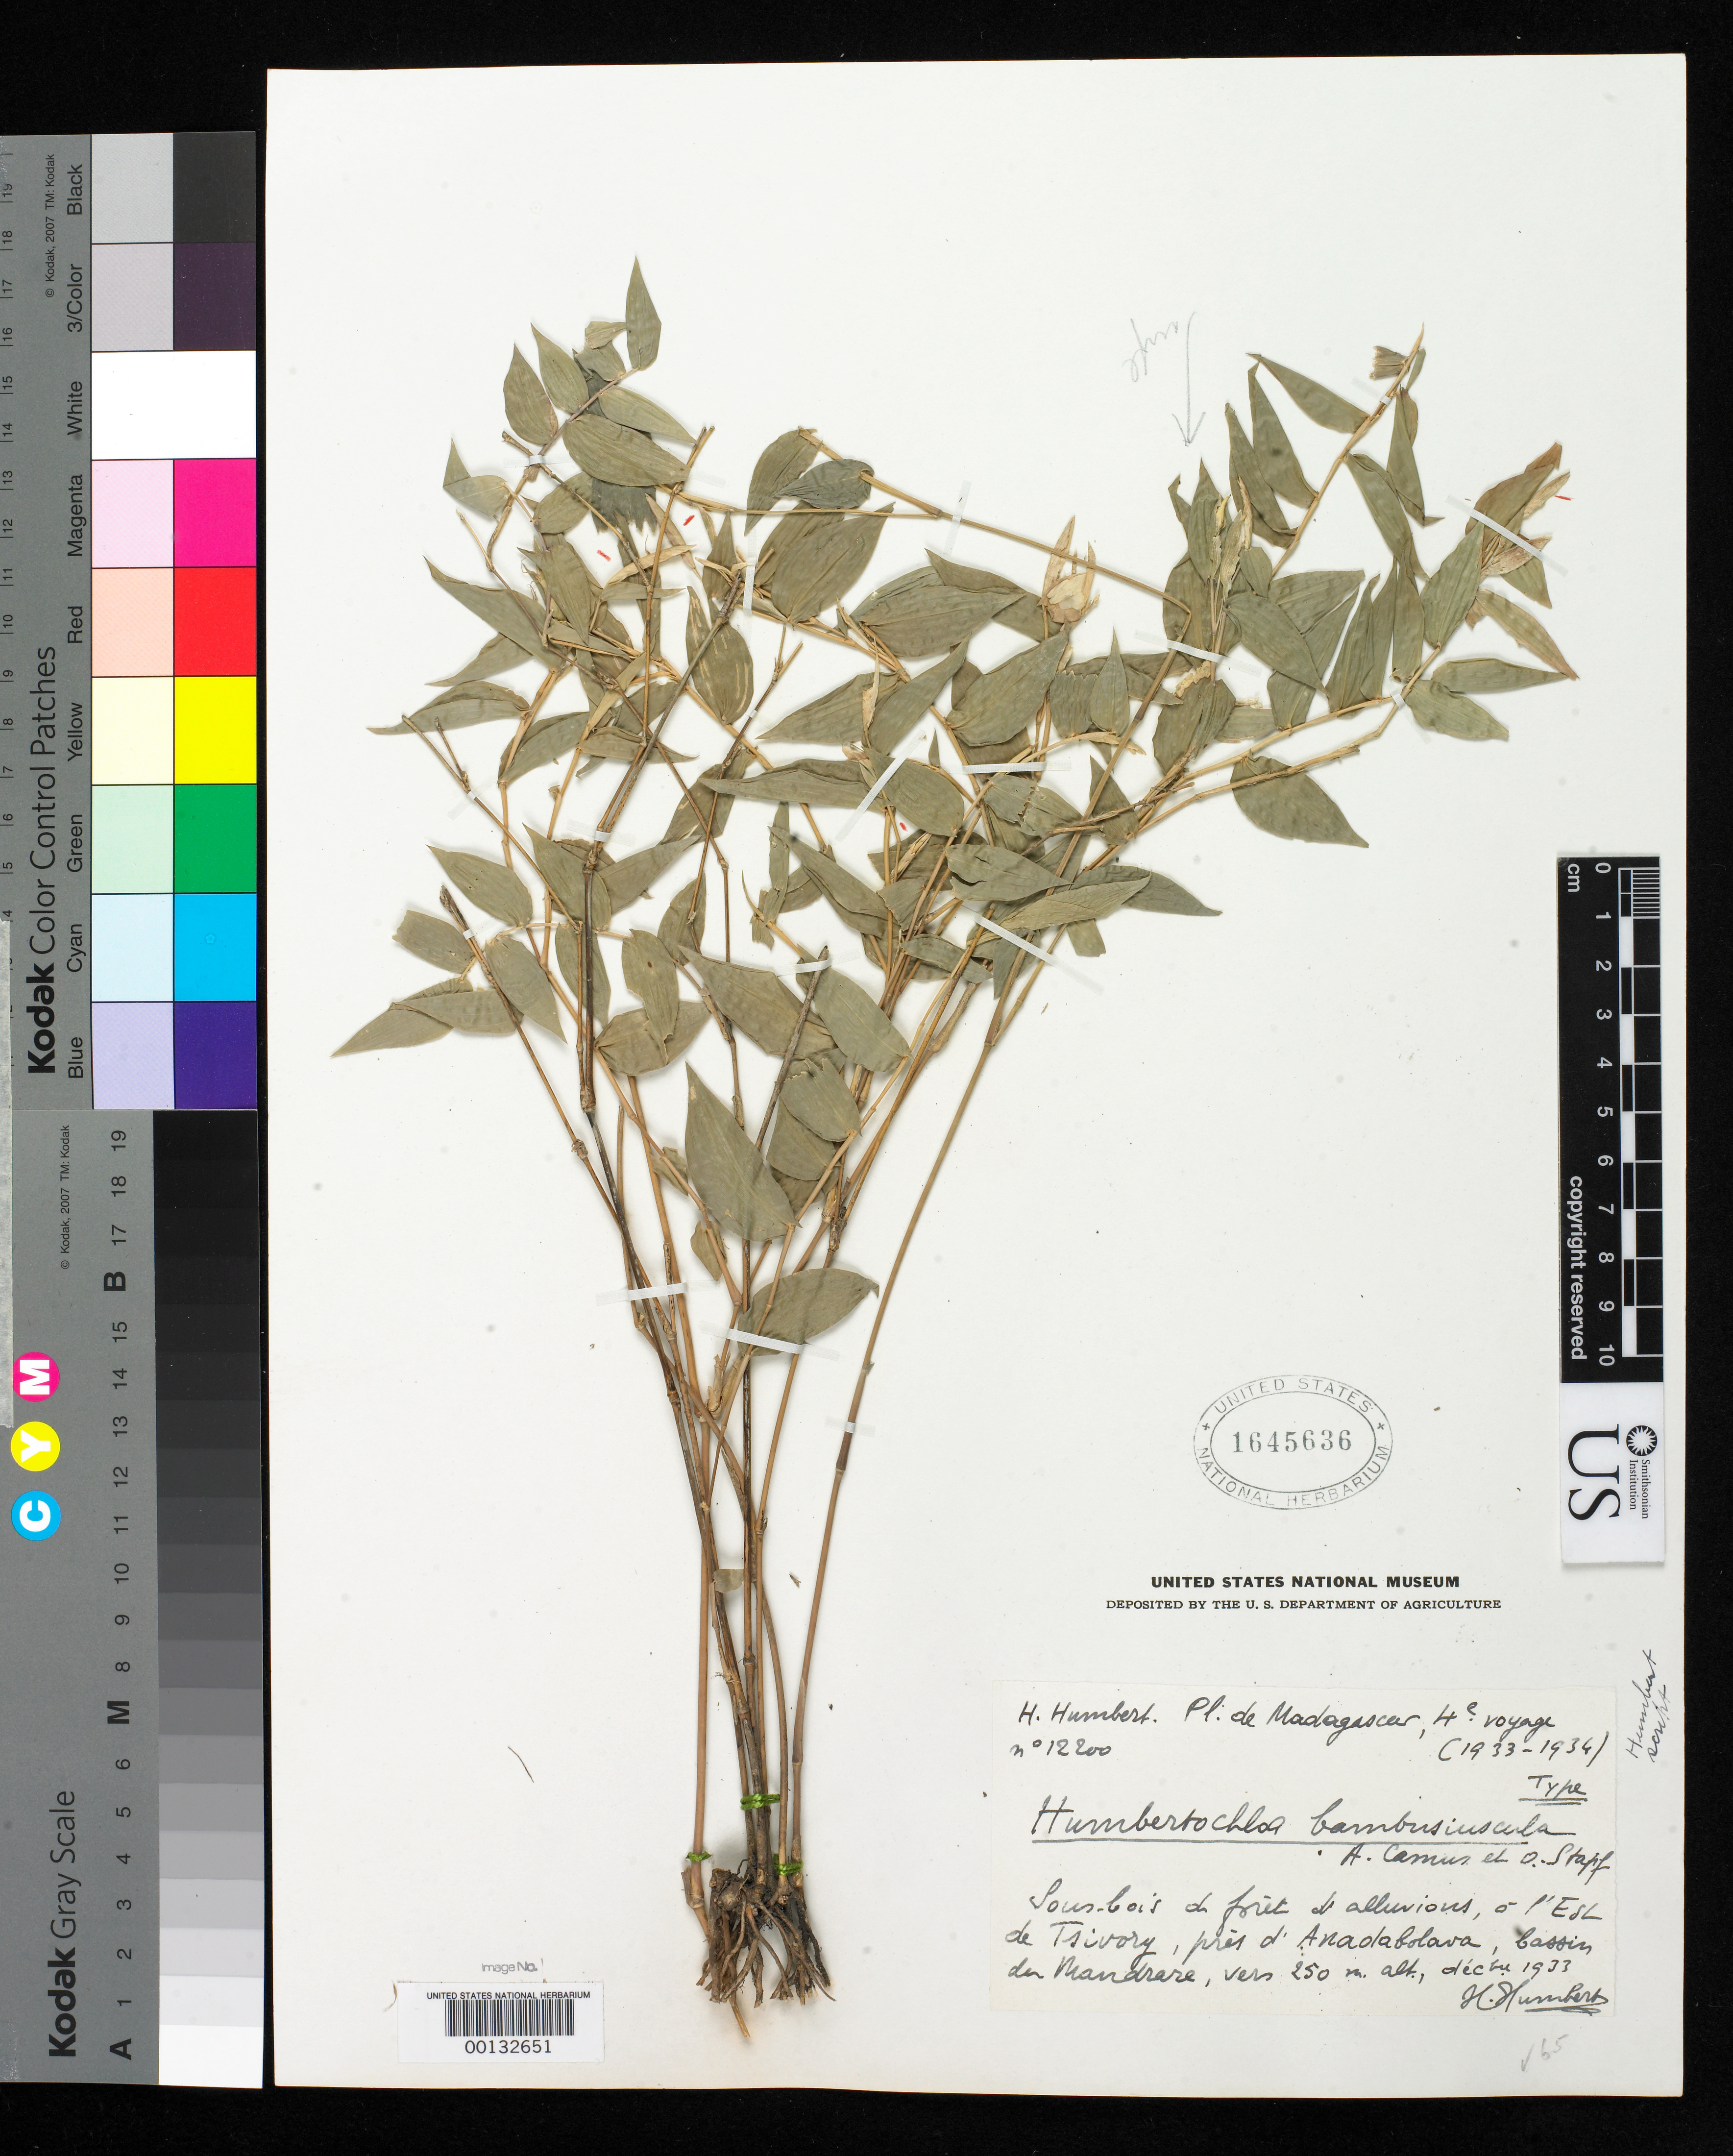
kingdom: Plantae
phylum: Tracheophyta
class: Liliopsida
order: Poales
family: Poaceae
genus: Humbertochloa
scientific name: Humbertochloa bambusiuscula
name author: A. Camus & Stapf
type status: Type Collection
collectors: H. Humbert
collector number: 12200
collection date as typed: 1933 to -- --- 1936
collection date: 1933/1936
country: Madagascar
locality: Tsivory, pres D'Anadabolava, bassin du Mandrare.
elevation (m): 250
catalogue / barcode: US 1645636